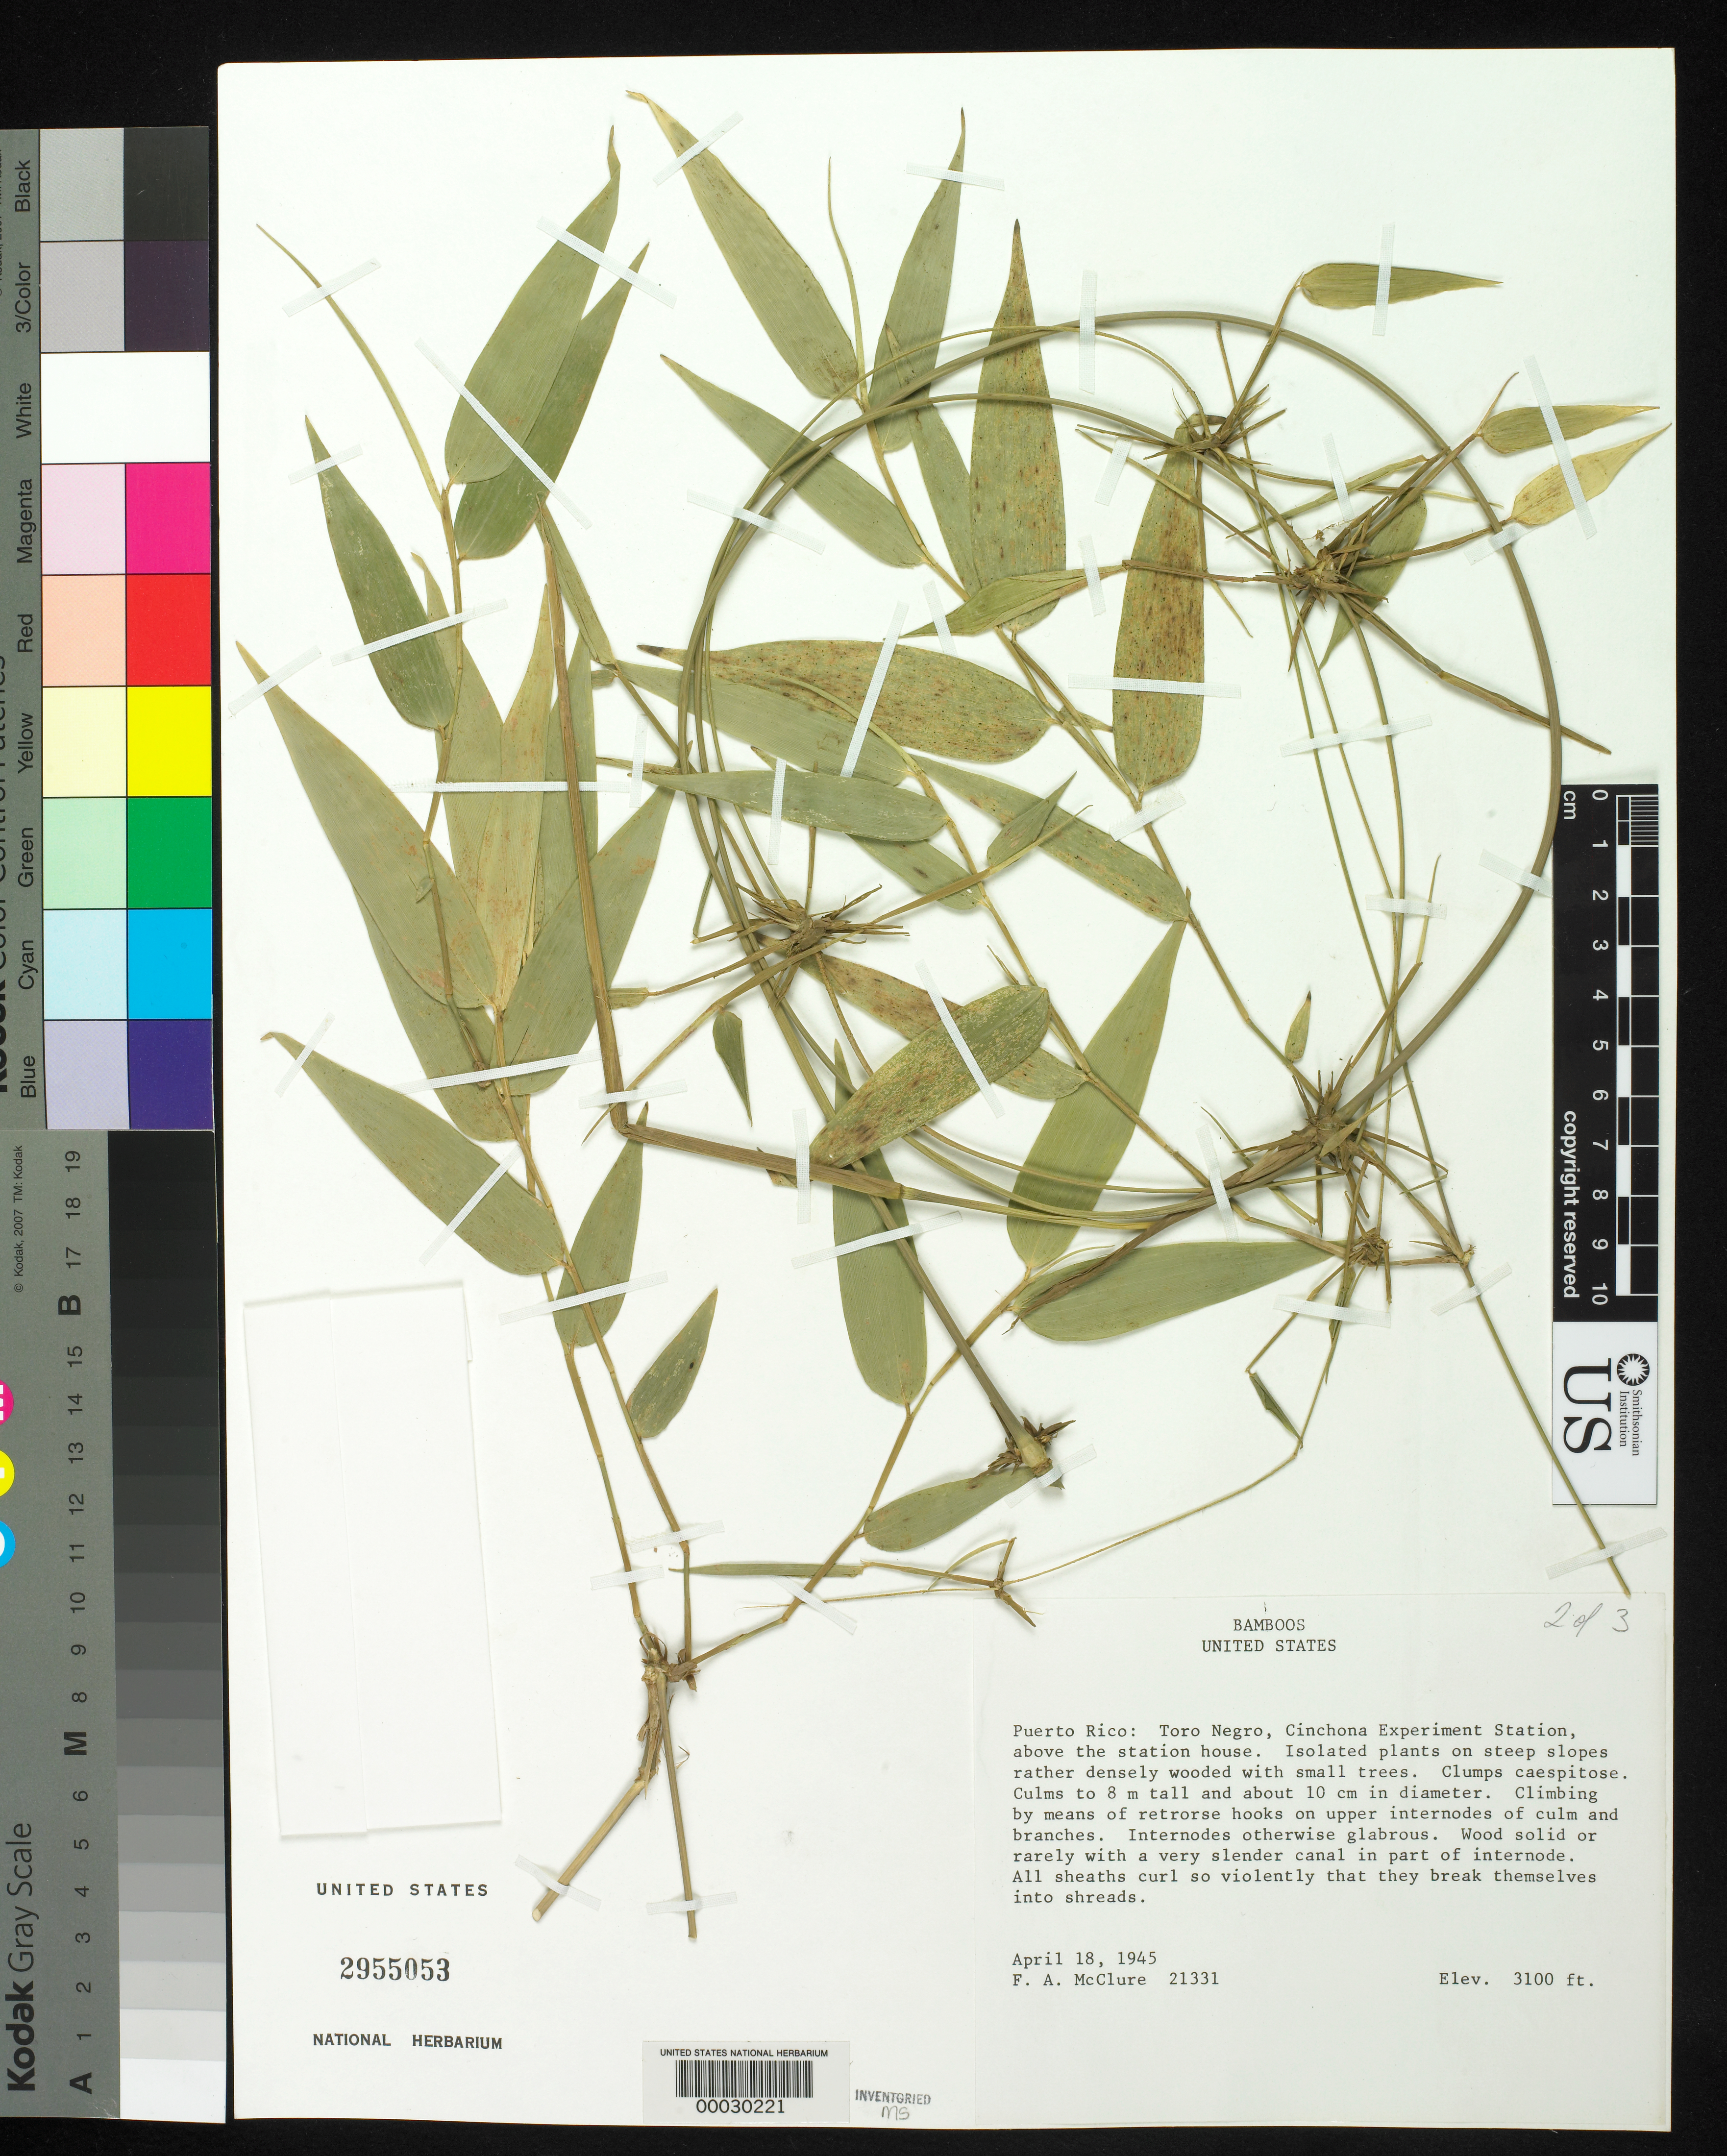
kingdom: Plantae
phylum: Tracheophyta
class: Liliopsida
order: Poales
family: Poaceae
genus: Arthrostylidium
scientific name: Arthrostylidium obtusatum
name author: Pilg. in Urb.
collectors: F. A. McClure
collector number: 21331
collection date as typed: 18 Apr 1945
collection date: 1945-04-18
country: Puerto Rico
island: Greater Antilles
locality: Toro negro, cinchona experiment station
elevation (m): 946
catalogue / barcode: US 2955053